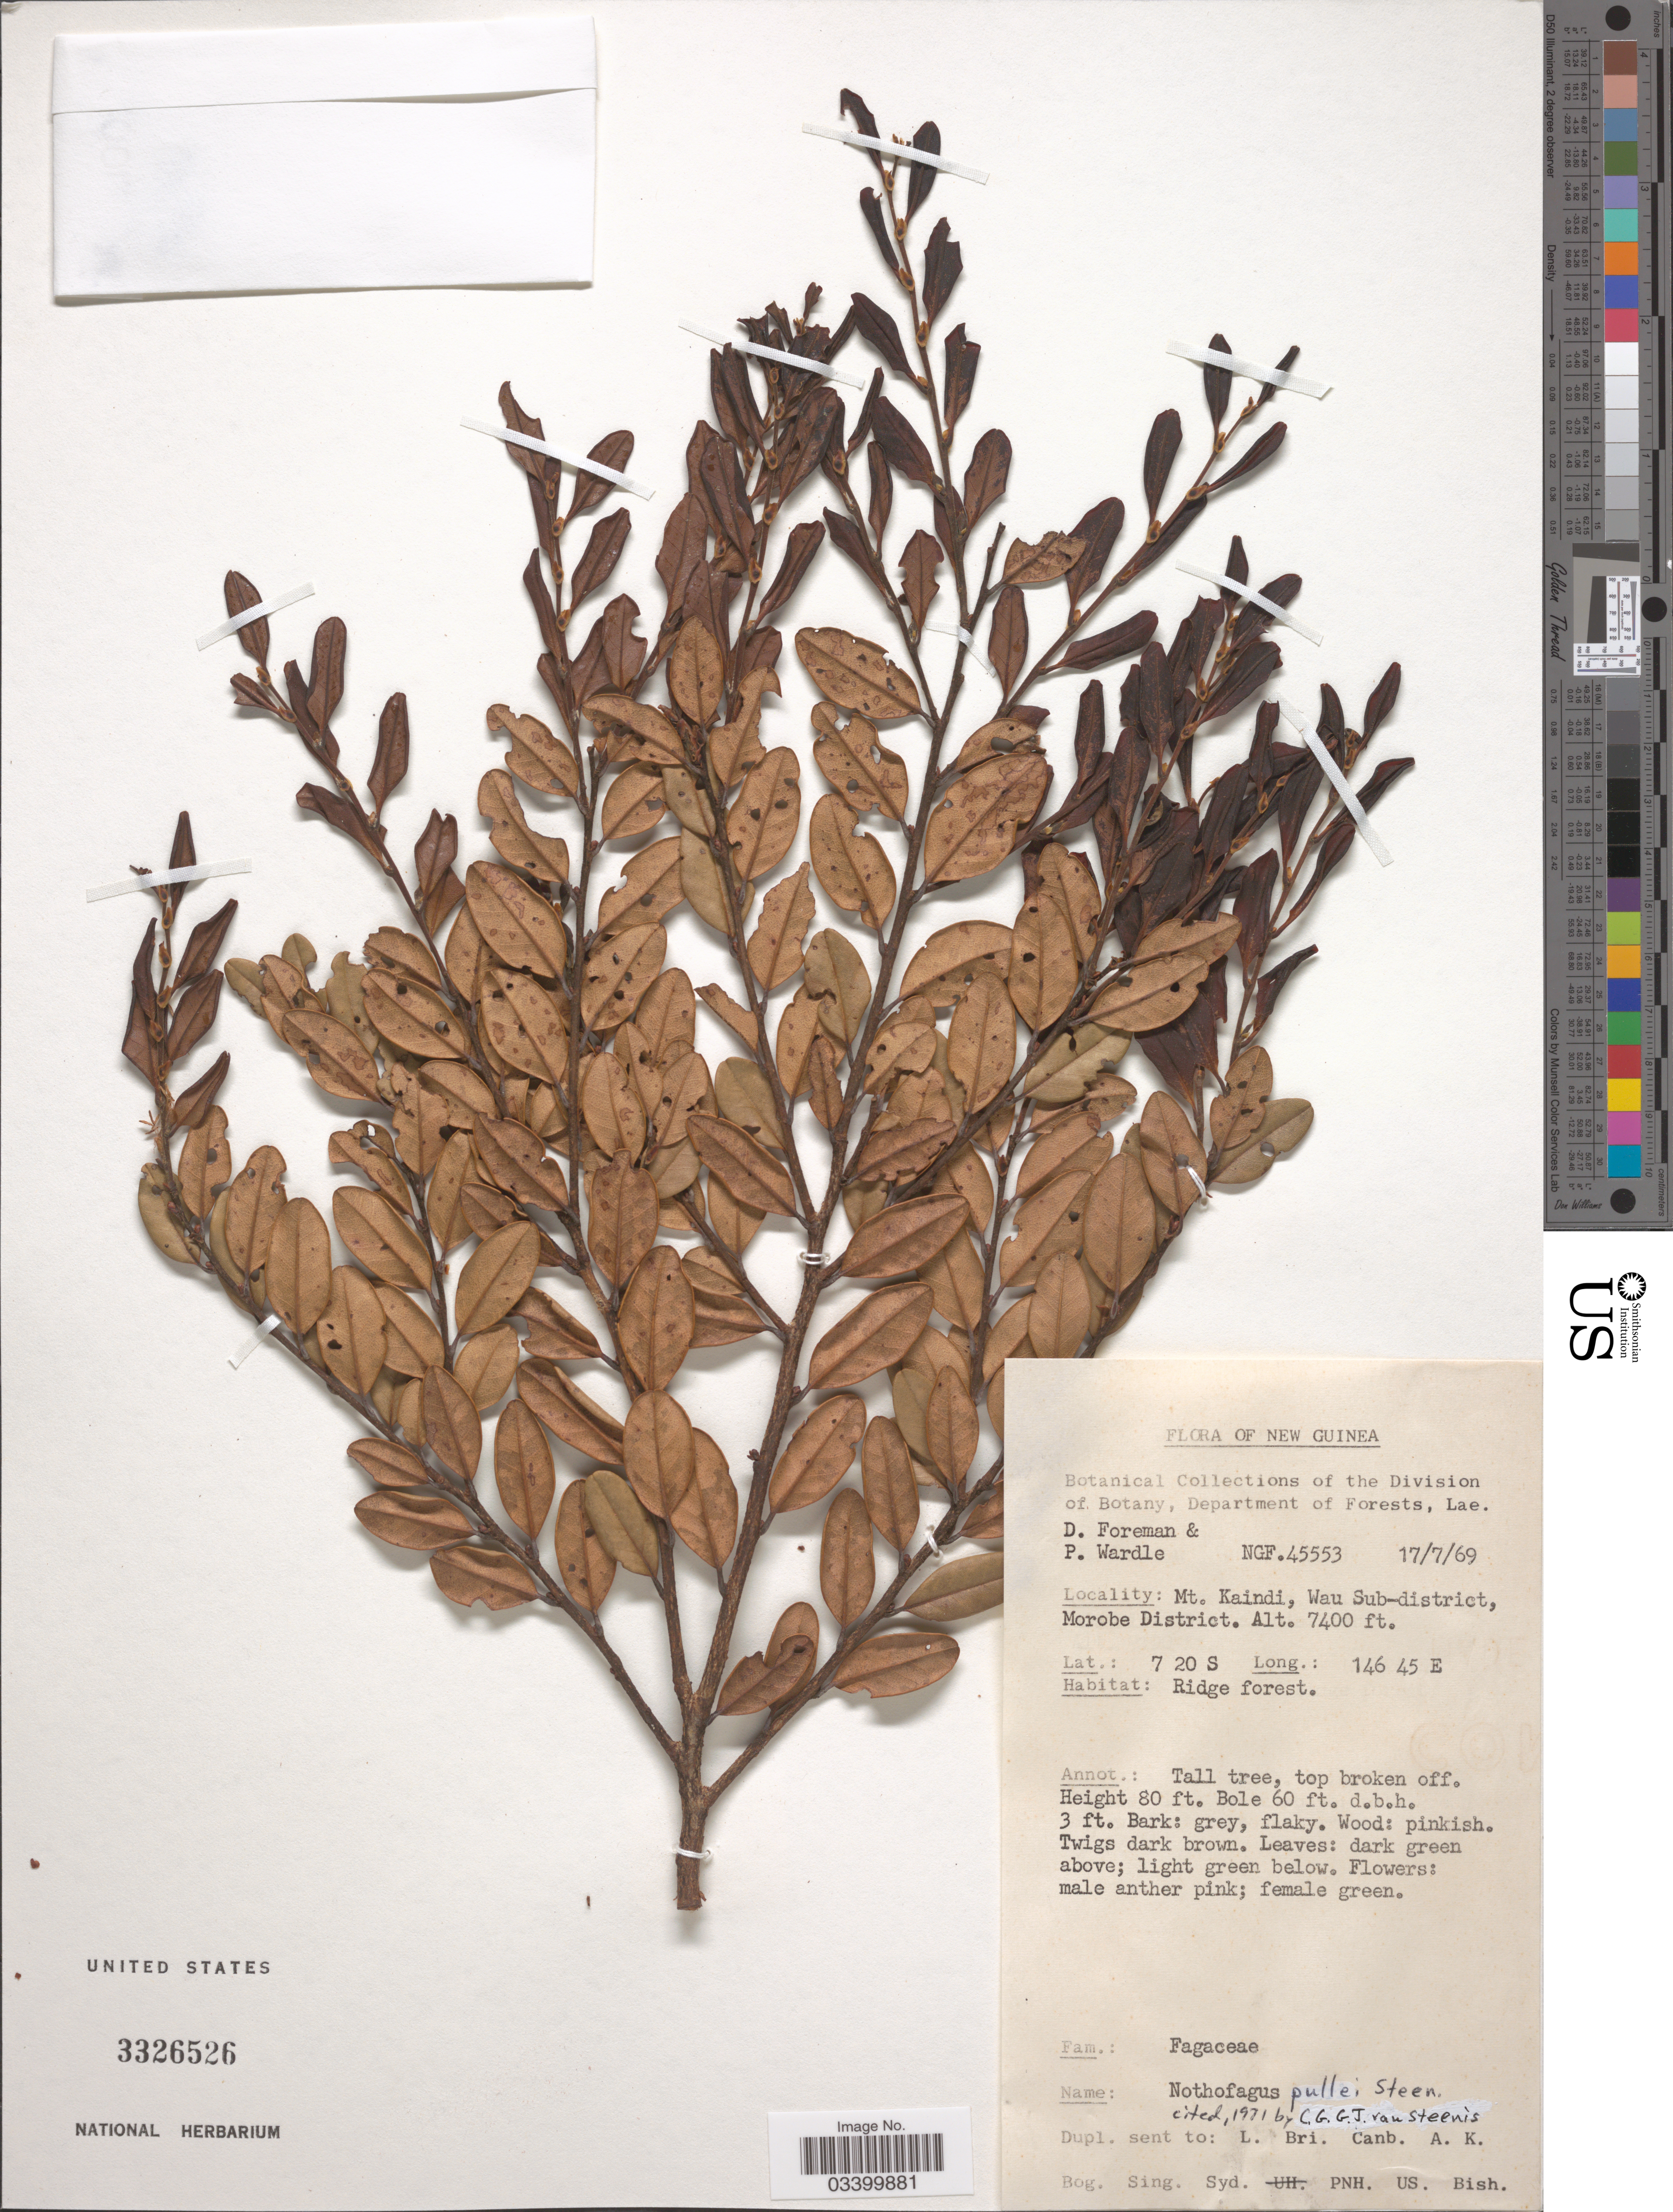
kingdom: Plantae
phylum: Tracheophyta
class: Magnoliopsida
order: Fagales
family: Nothofagaceae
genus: Nothofagus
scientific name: Nothofagus pullei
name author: Steenis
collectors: D. Foreman & P. Wardle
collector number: NGF45553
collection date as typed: Transcribed d/m/y: 17/7/69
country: Papua New Guinea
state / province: Morobe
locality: New Guinea. Mt. Kaindi, Wau Sub-district, Morobe District.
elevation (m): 2256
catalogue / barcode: US 3326526